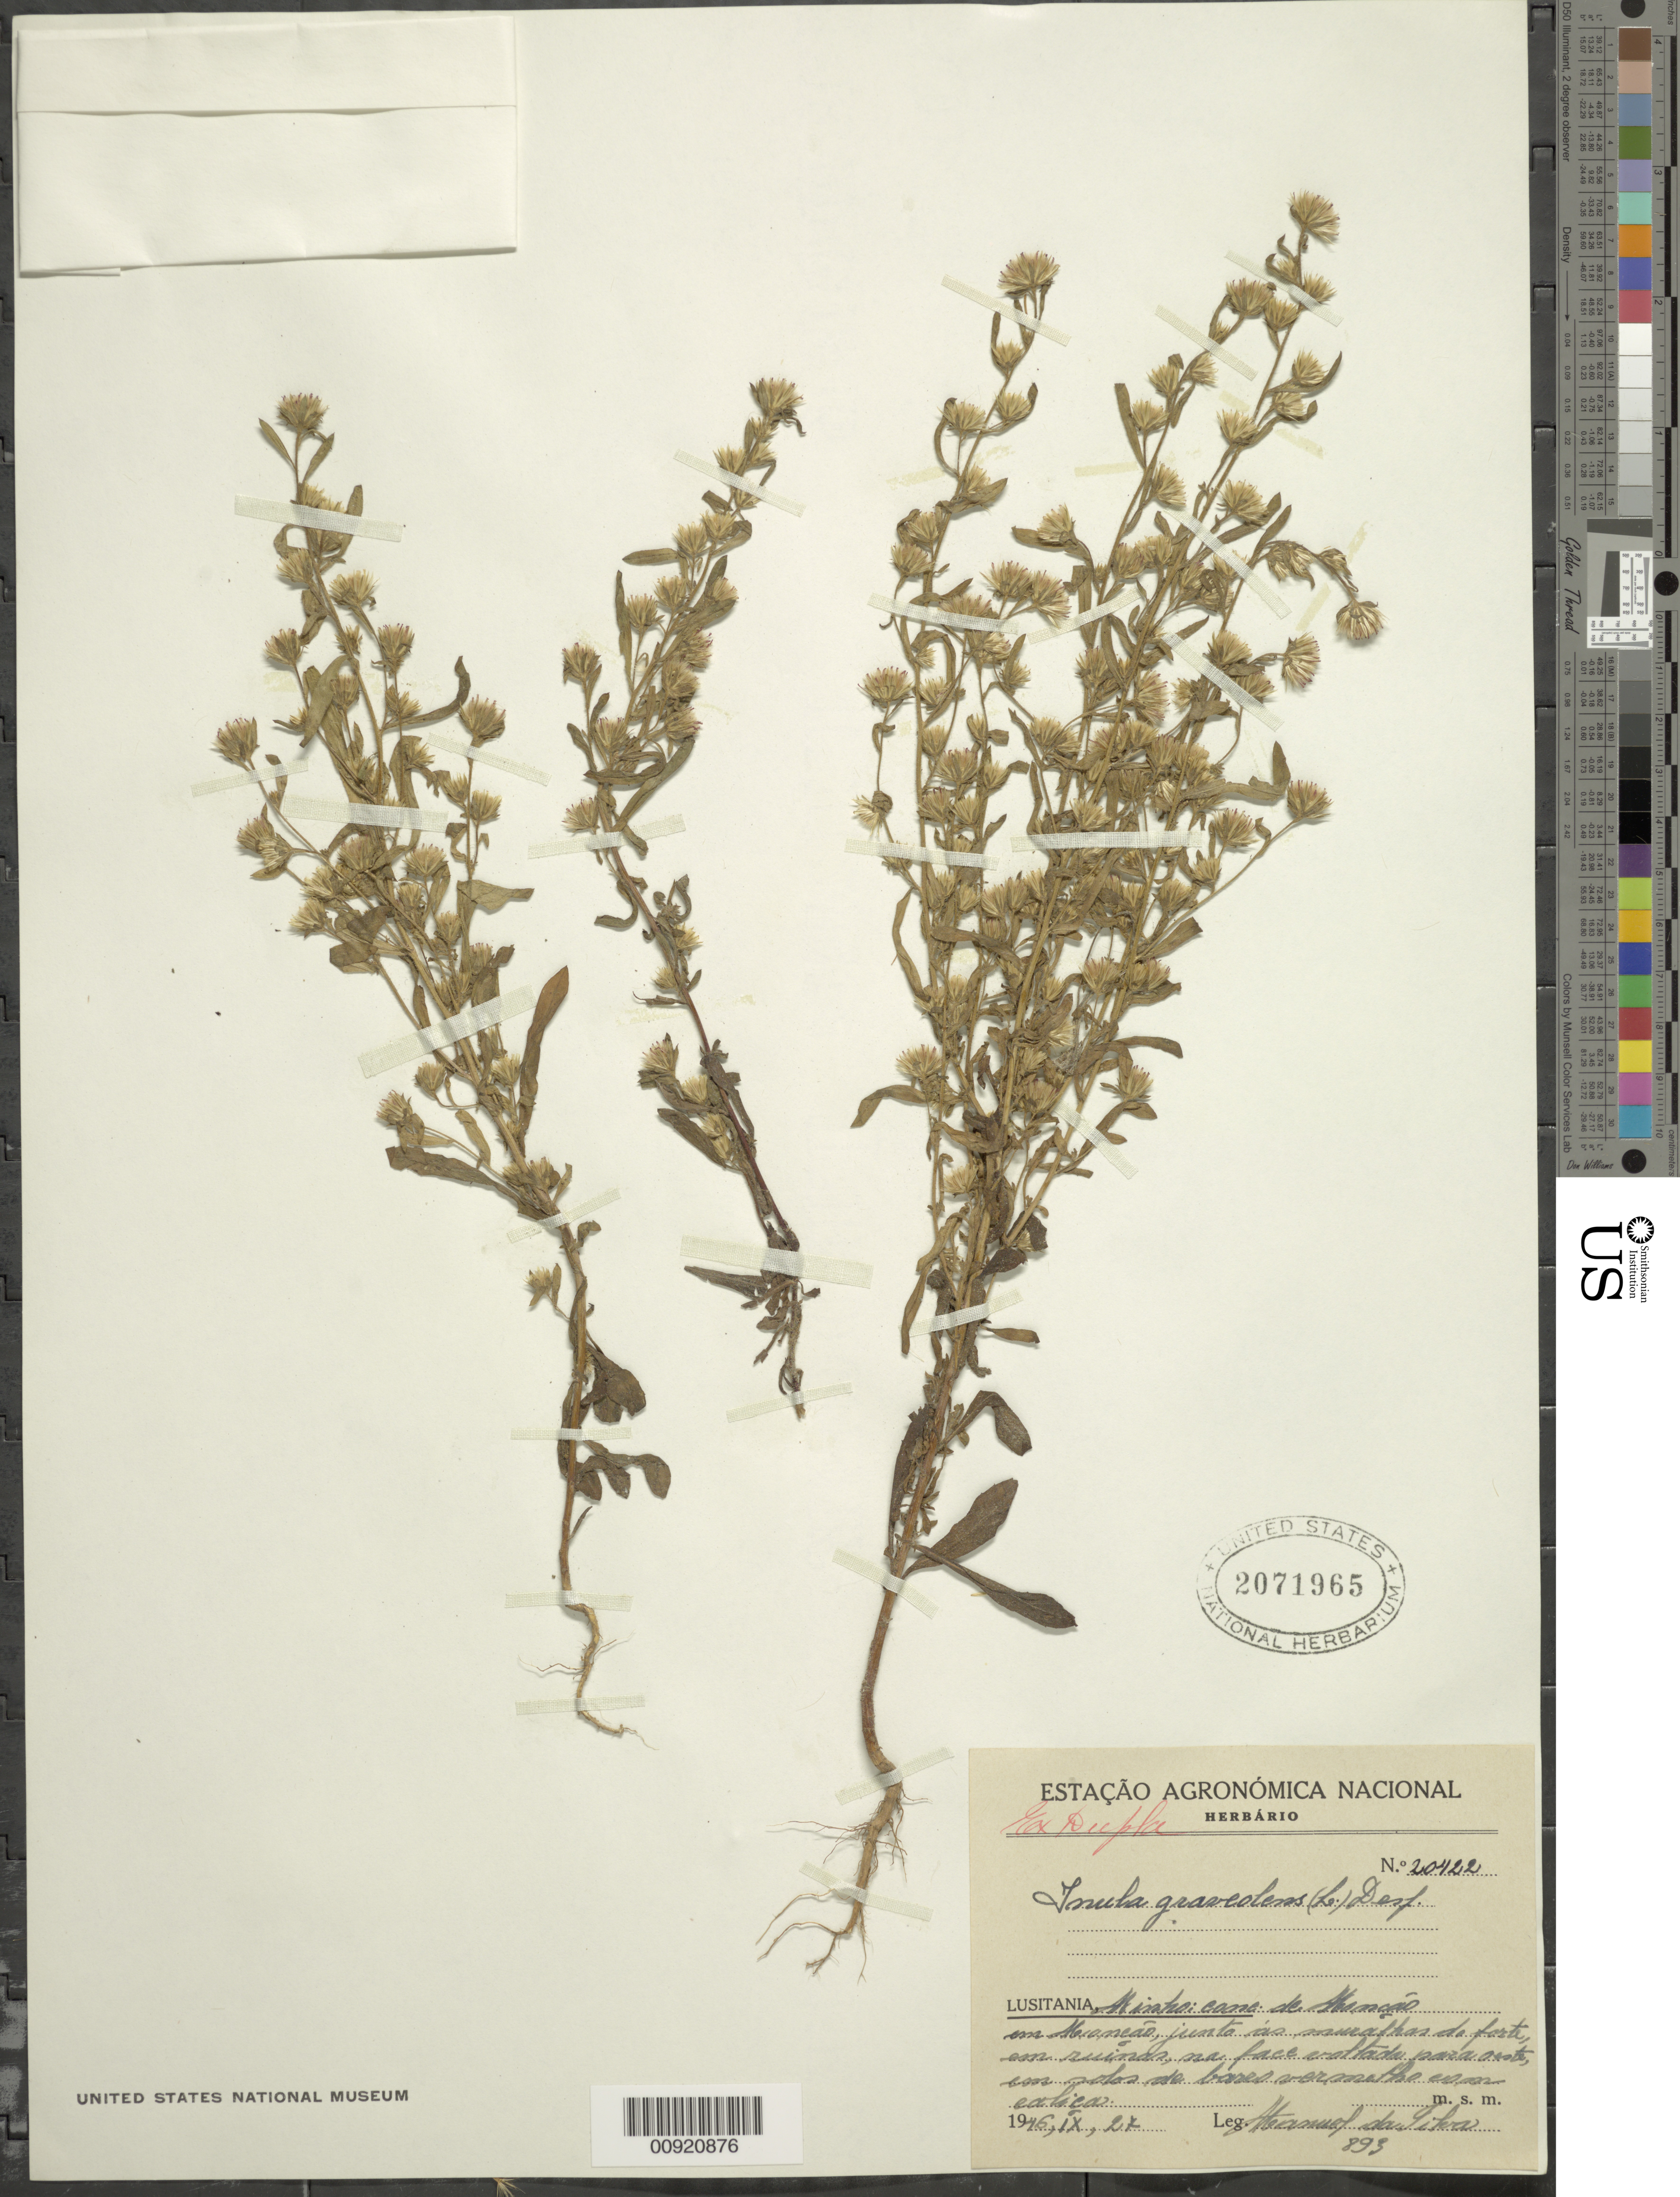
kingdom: Plantae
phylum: Tracheophyta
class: Magnoliopsida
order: Asterales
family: Asteraceae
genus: Inula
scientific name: Inula graveolens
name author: (L.) Desf.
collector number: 20422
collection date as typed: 27 Sep 1946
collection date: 1946-09-27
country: Portugal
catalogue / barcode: US 2071965